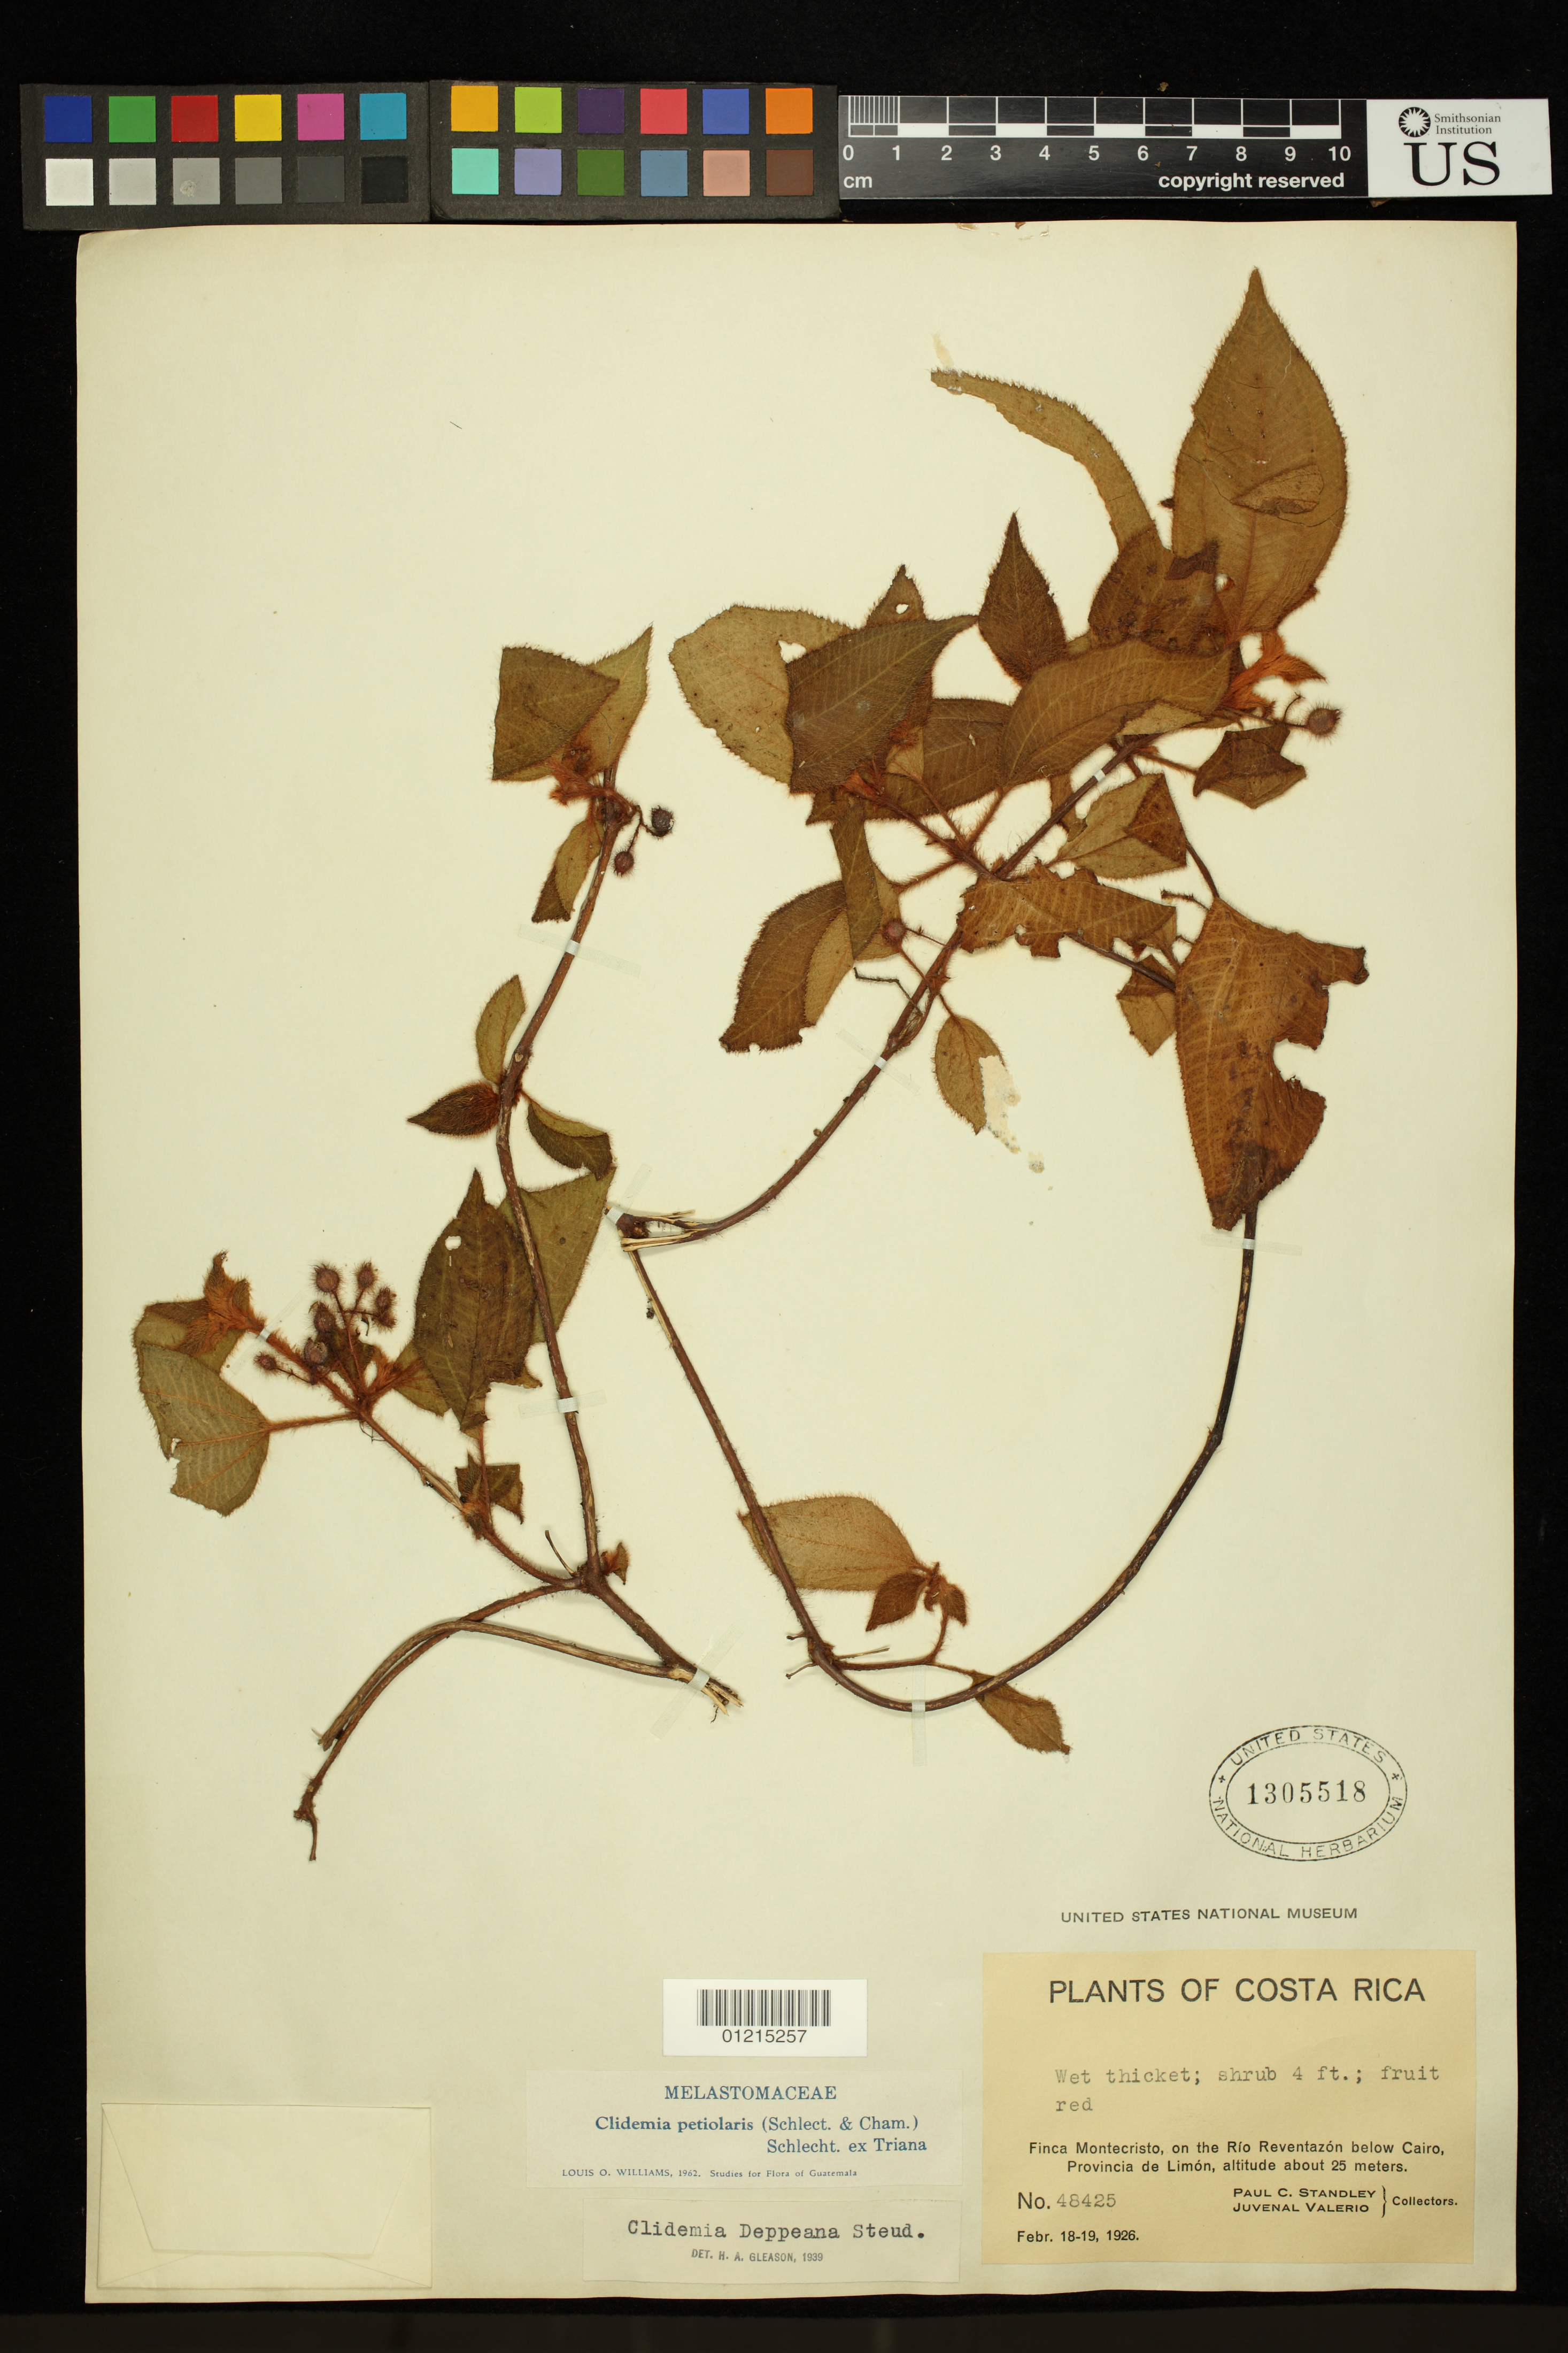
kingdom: Plantae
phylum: Tracheophyta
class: Magnoliopsida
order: Myrtales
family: Melastomataceae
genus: Clidemia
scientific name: Clidemia petiolaris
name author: (Schltdl. & Cham.) Schltdl. ex Triana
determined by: Williams, Louis O.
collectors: P. C. Standley & J. Valerio R.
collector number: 48425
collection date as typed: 18 Feb 1926 and 19 Feb 1926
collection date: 1926-02-18,1926-02-19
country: Costa Rica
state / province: Limón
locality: Finca Montecristo, on the Rio Reventazon below Cairo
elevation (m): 25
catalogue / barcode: US 1305518